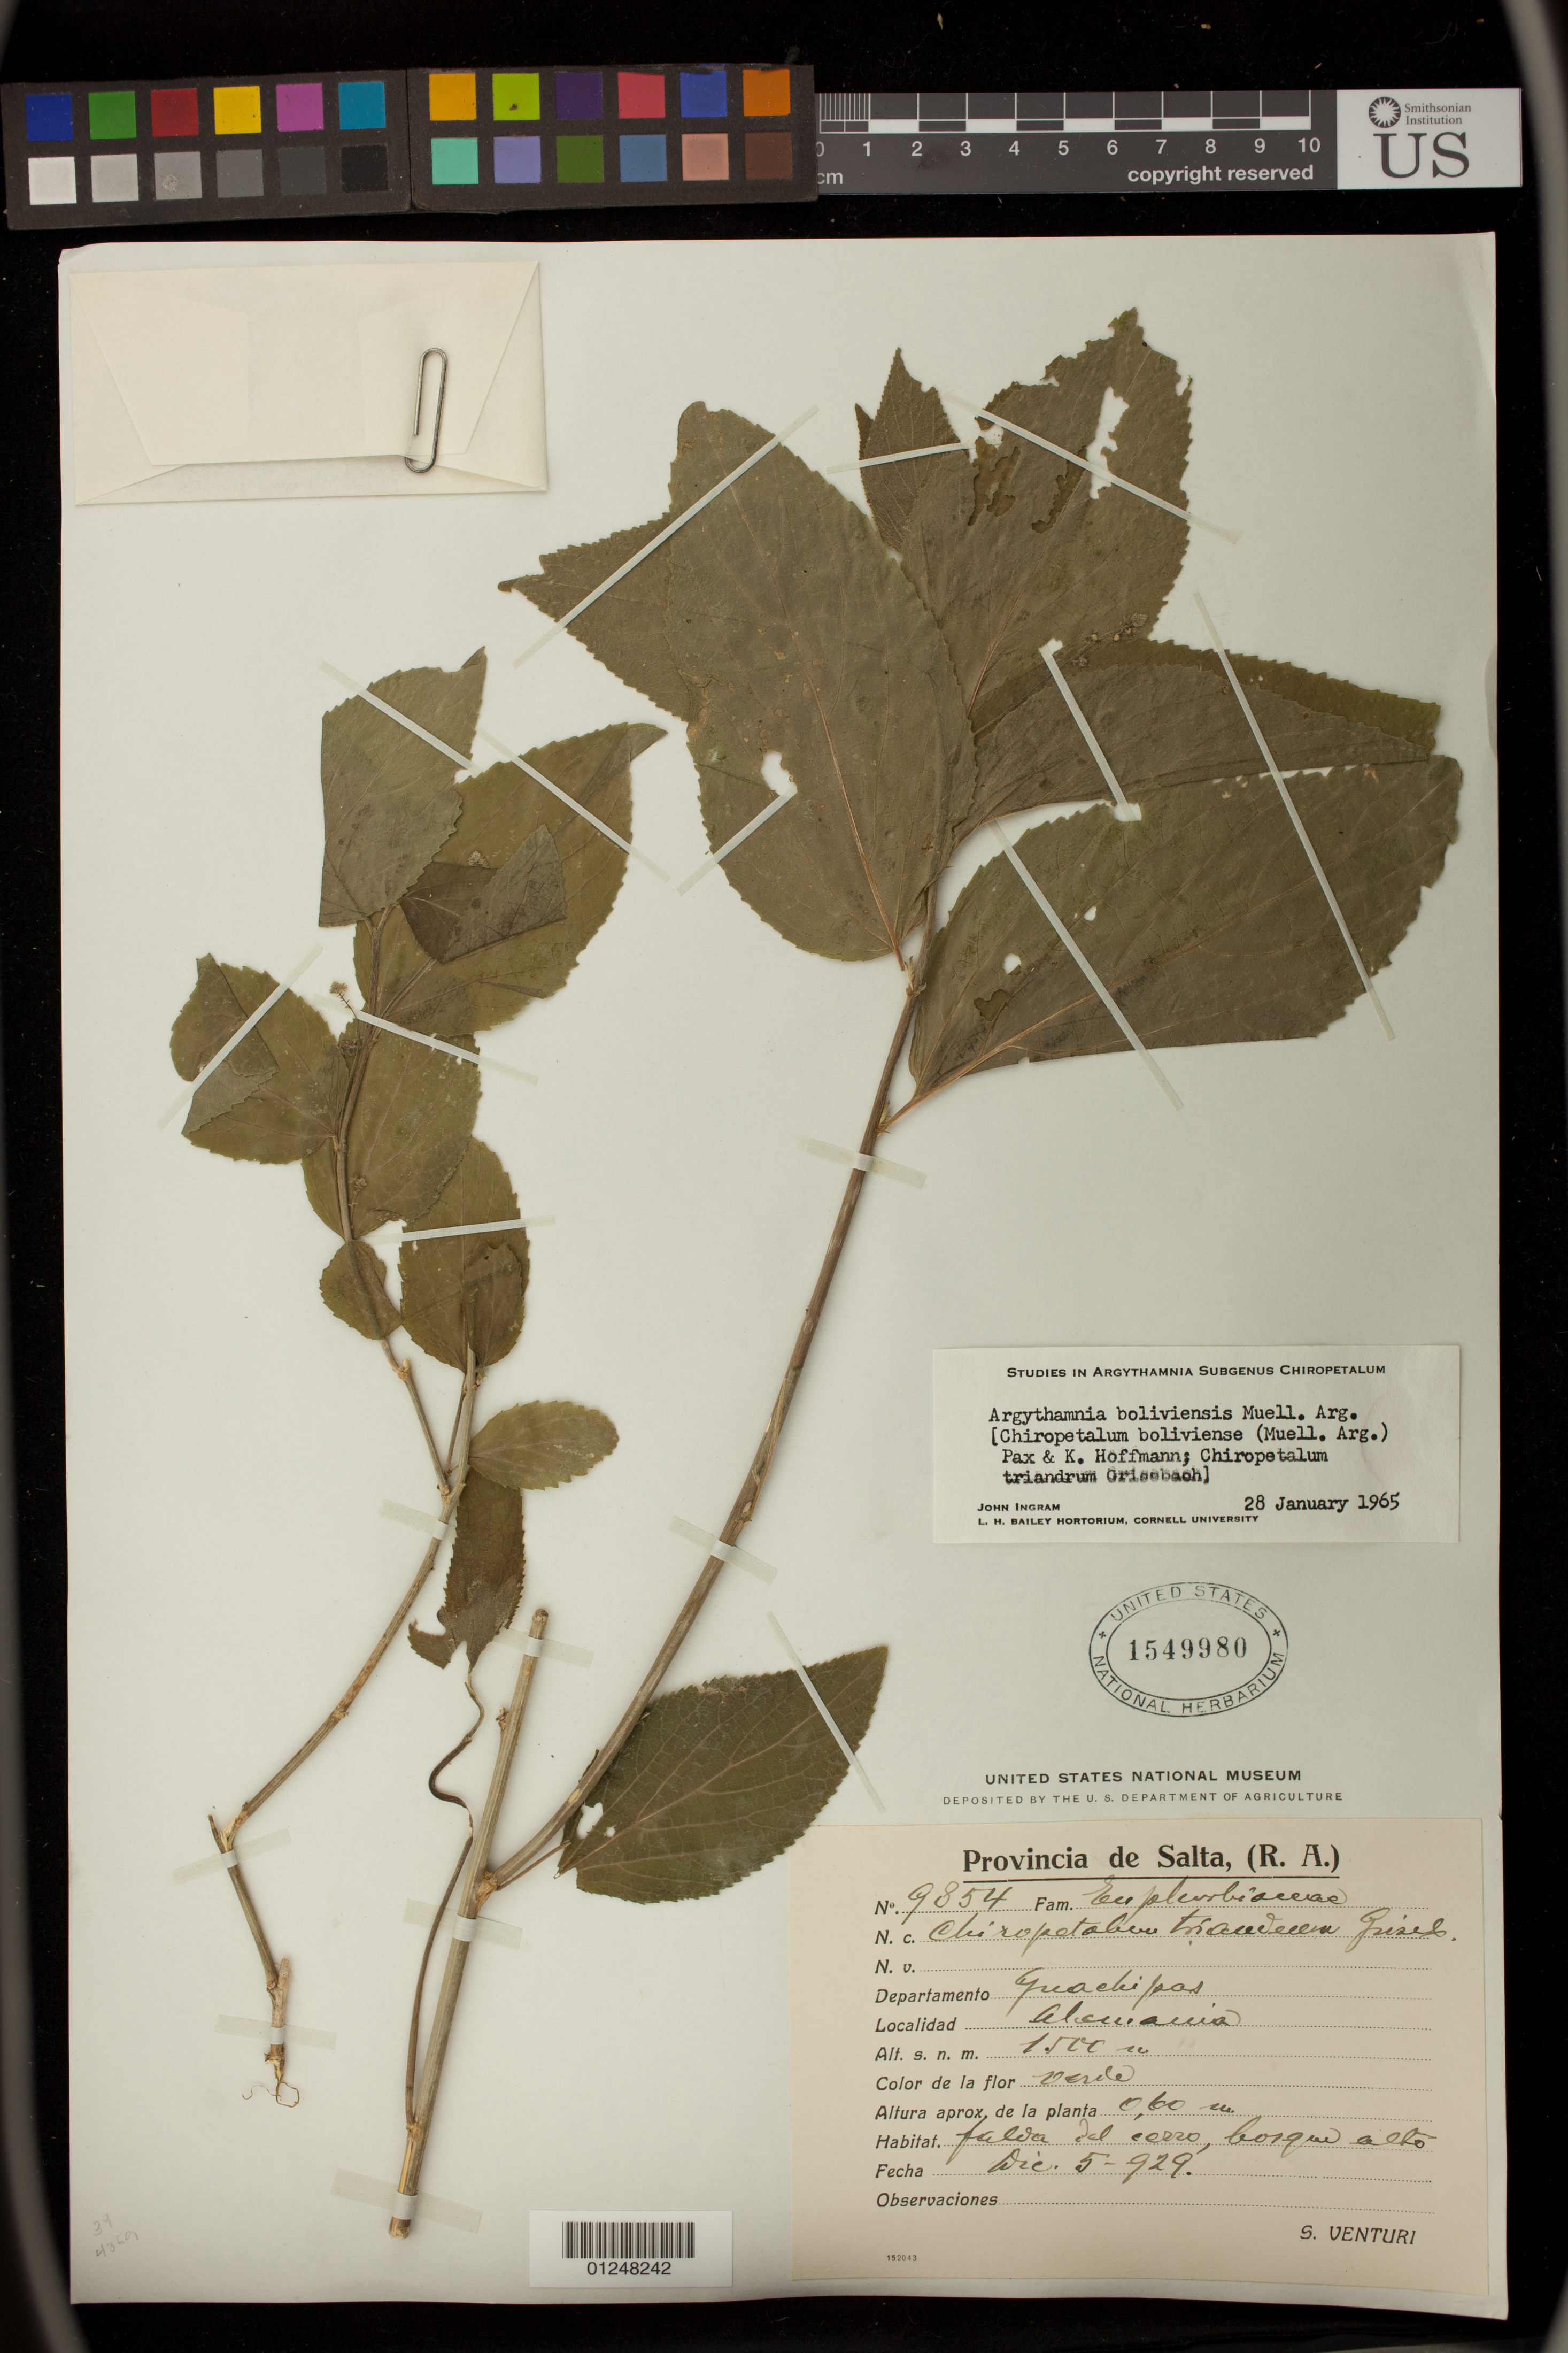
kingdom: Plantae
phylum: Tracheophyta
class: Magnoliopsida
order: Malpighiales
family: Euphorbiaceae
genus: Argythamnia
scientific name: Argythamnia boliviensis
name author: Müll. Arg.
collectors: S. Venturi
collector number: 9854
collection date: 1929-12-05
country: Argentina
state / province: Salta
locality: Guacleipas (sp.?)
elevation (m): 1500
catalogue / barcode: US 1549980